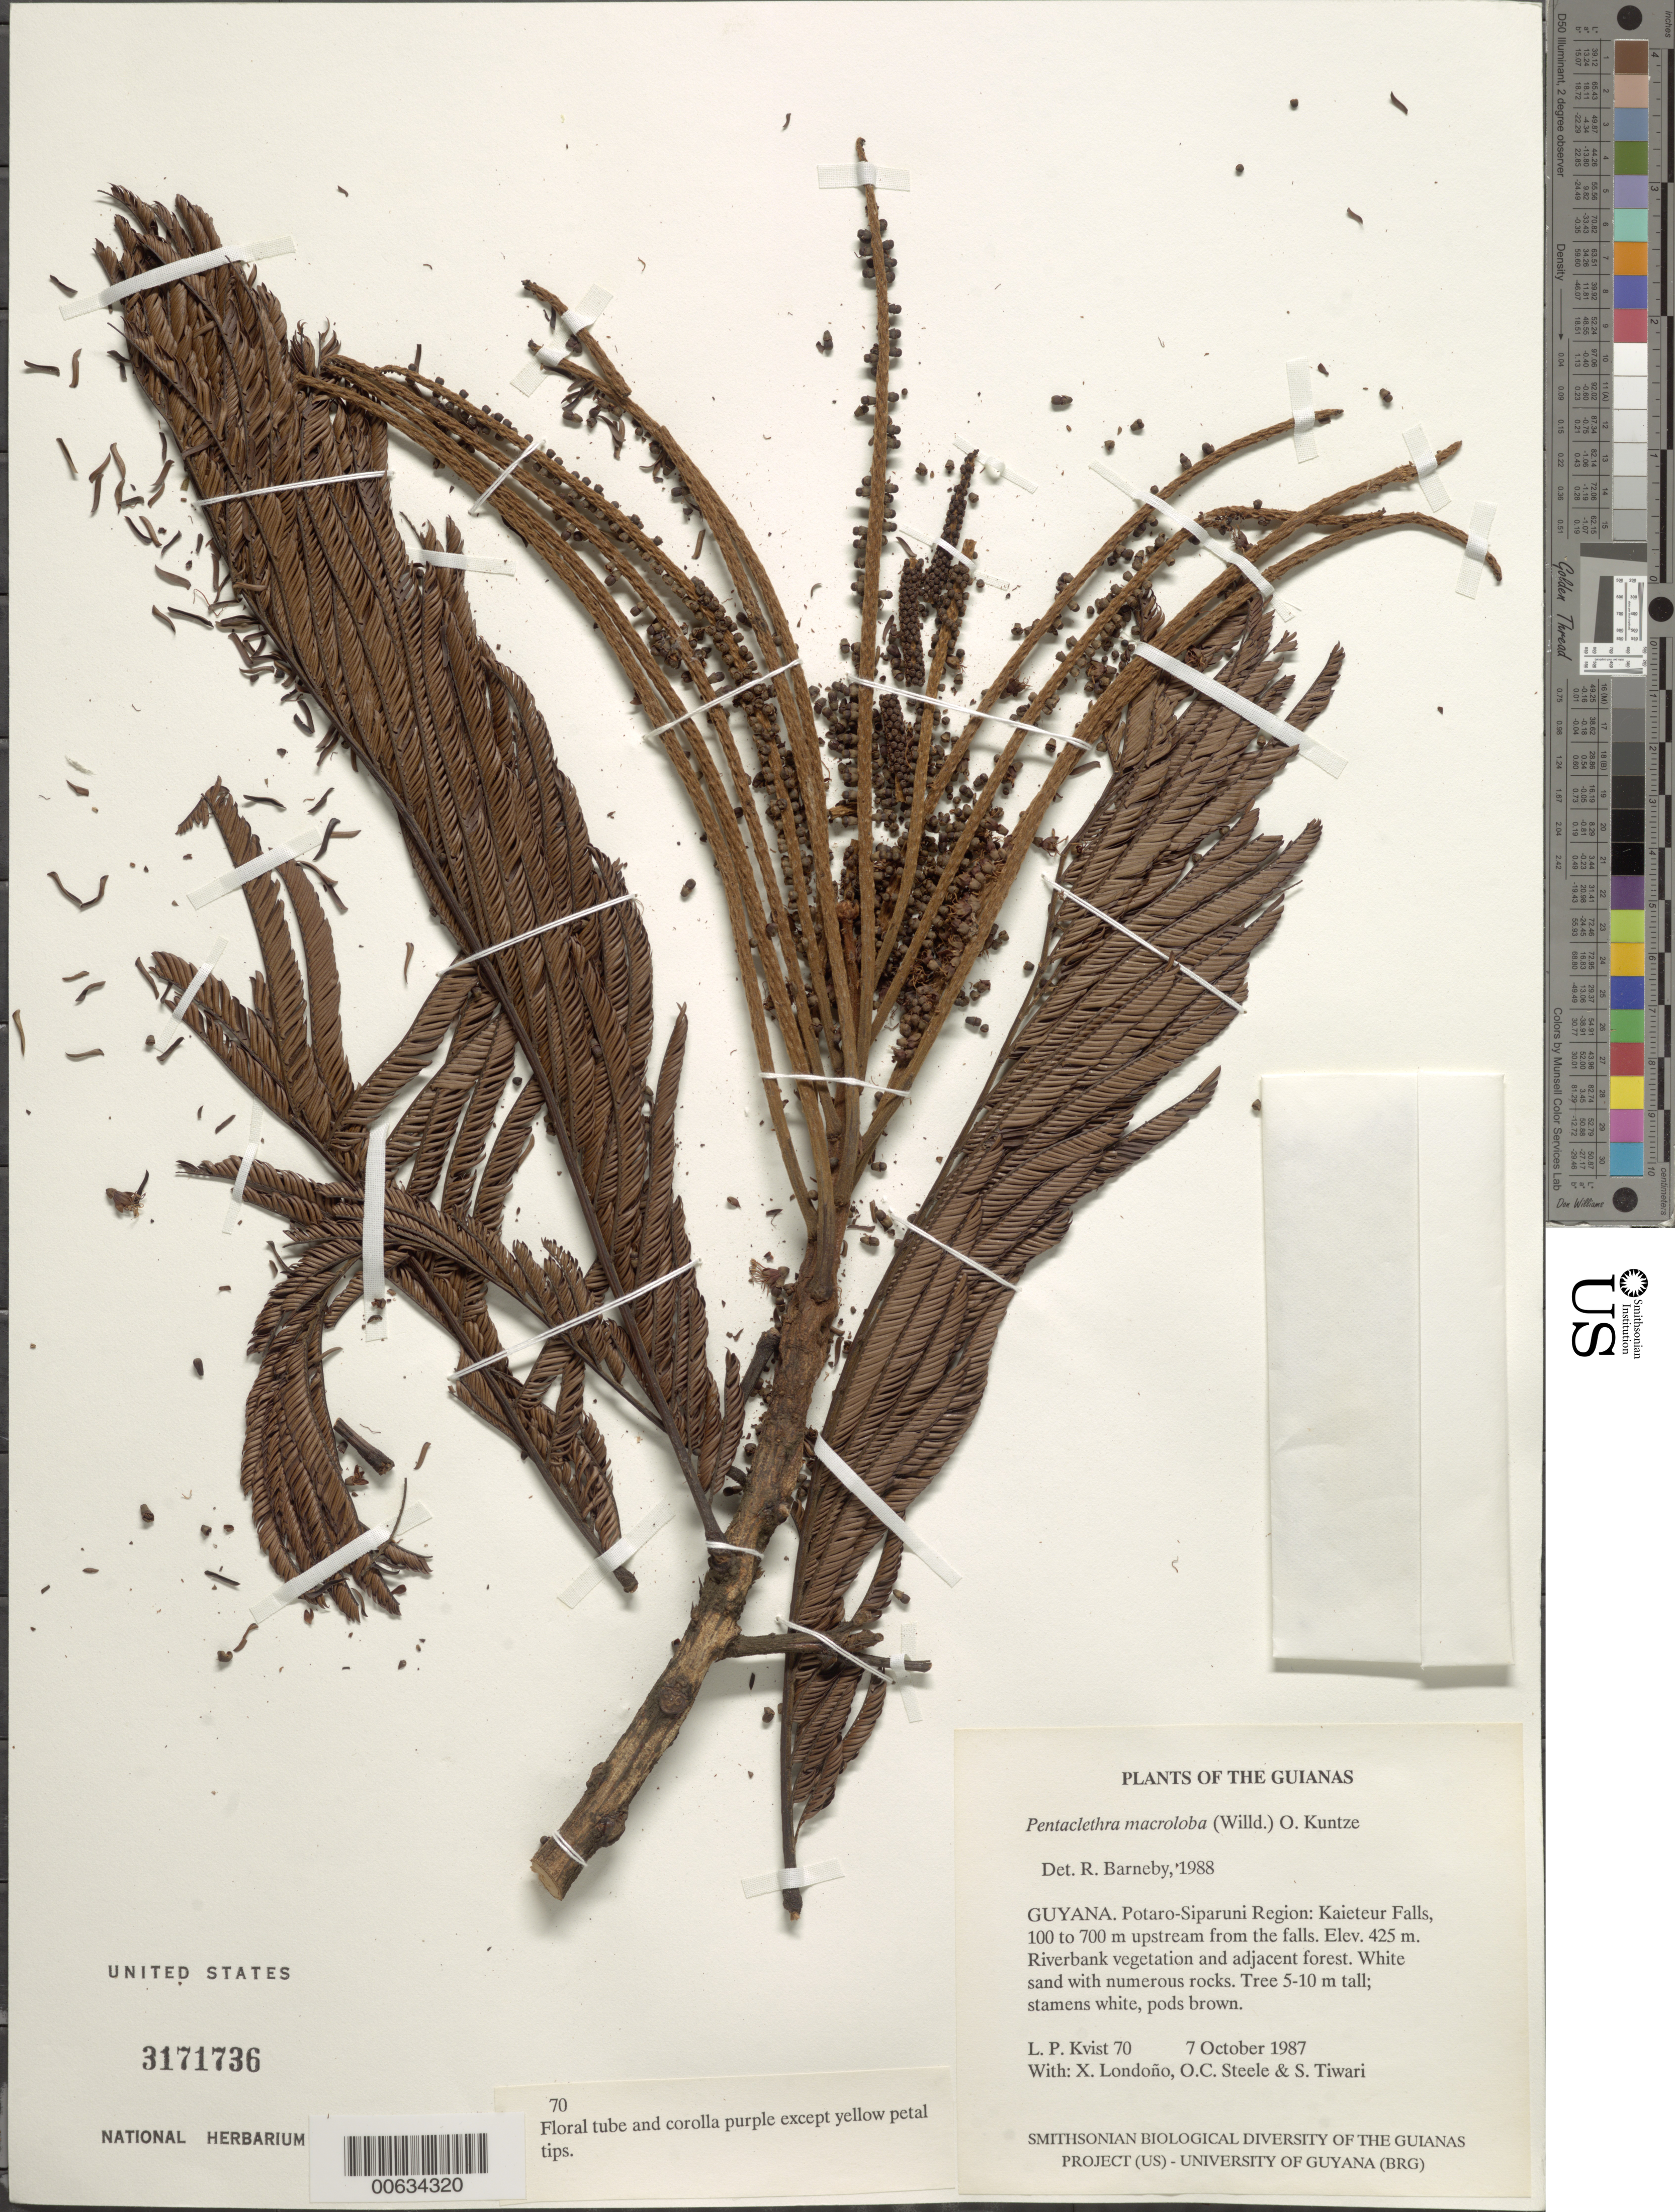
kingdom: Plantae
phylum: Tracheophyta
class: Magnoliopsida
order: Fabales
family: Fabaceae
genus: Pentaclethra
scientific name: Pentaclethra macroloba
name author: (Willd.) Kuntze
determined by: Barneby, Rupert C., (NY)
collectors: L. P. Kvist, X. Londoño, O. C. Steele & S. Tiwari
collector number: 70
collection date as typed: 7 October 1987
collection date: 1987-10-07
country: Guyana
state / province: Potaro-Siparuni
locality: Kaieteur Falls, 100 to 700 m upstream from the falls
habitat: Riverbank vegetation and adjacent forest. White sand with numerous rocks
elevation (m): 425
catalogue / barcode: US 3171736